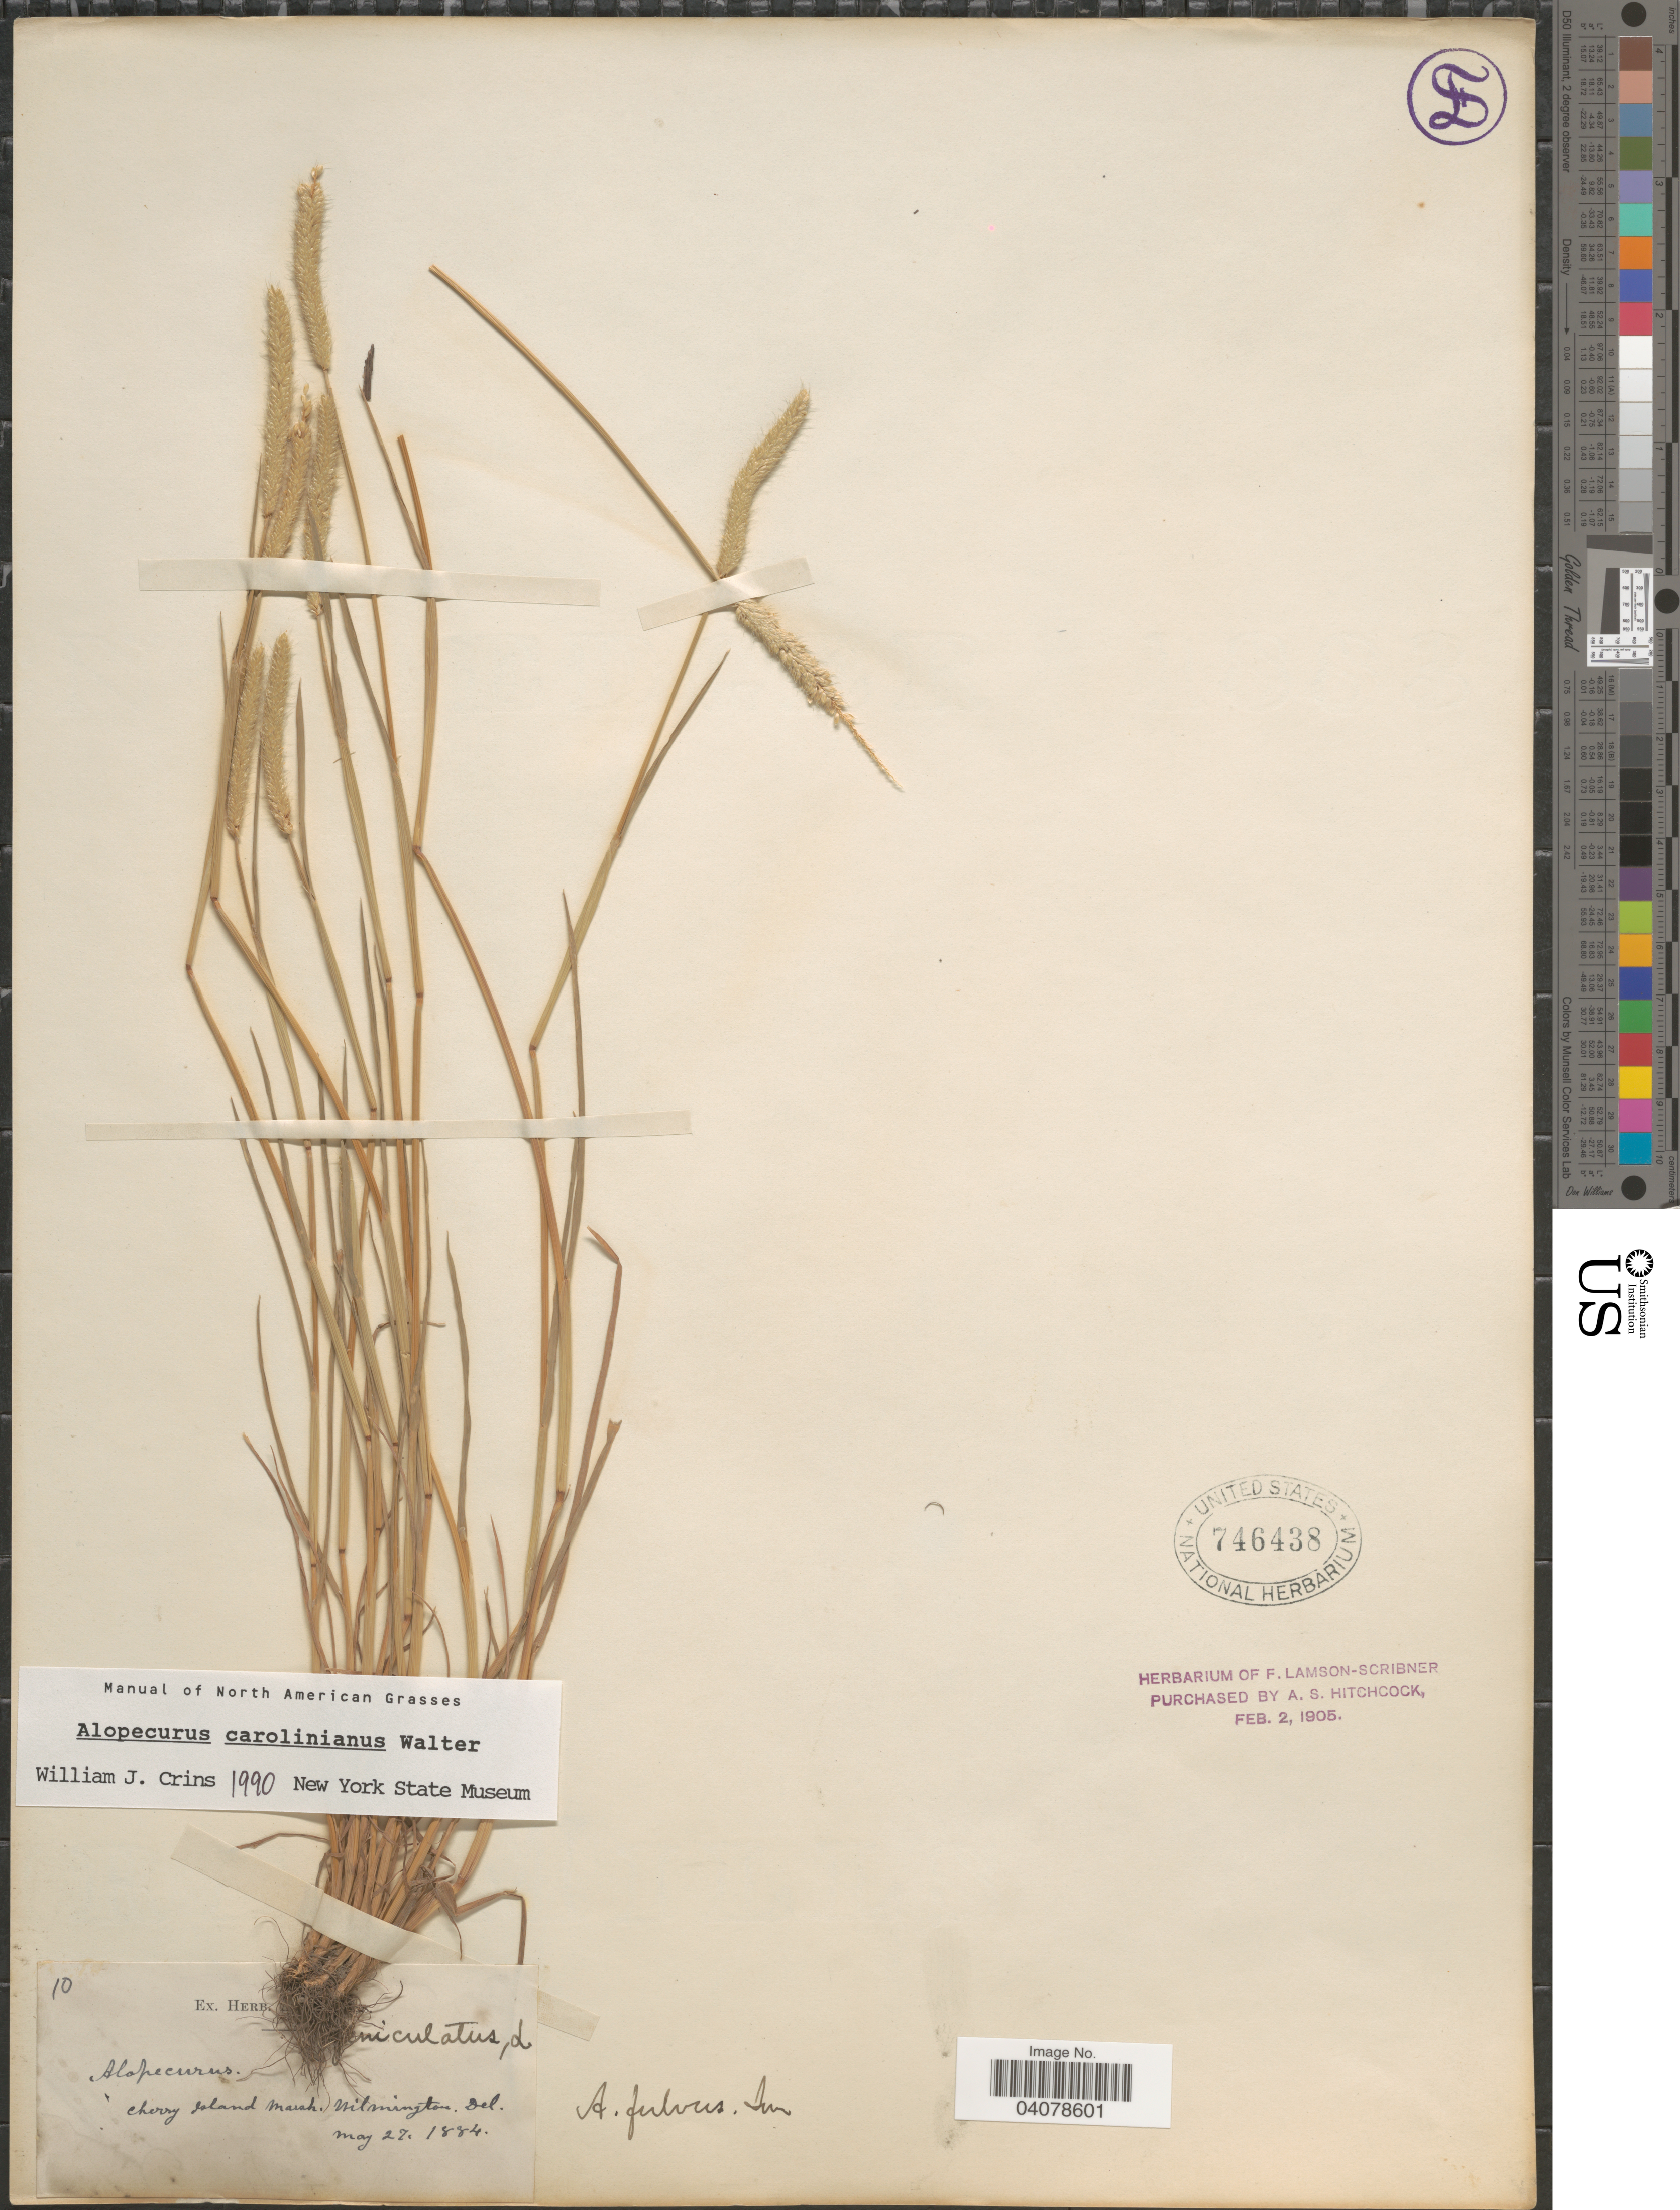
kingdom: Plantae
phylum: Tracheophyta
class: Liliopsida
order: Poales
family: Poaceae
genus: Alopecurus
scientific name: Alopecurus carolinianus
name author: Walter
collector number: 10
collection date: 1884-05-27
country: United States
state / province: Delaware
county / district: New Castle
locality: Cherry Island Marsh, Wilmington.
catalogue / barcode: US 746438